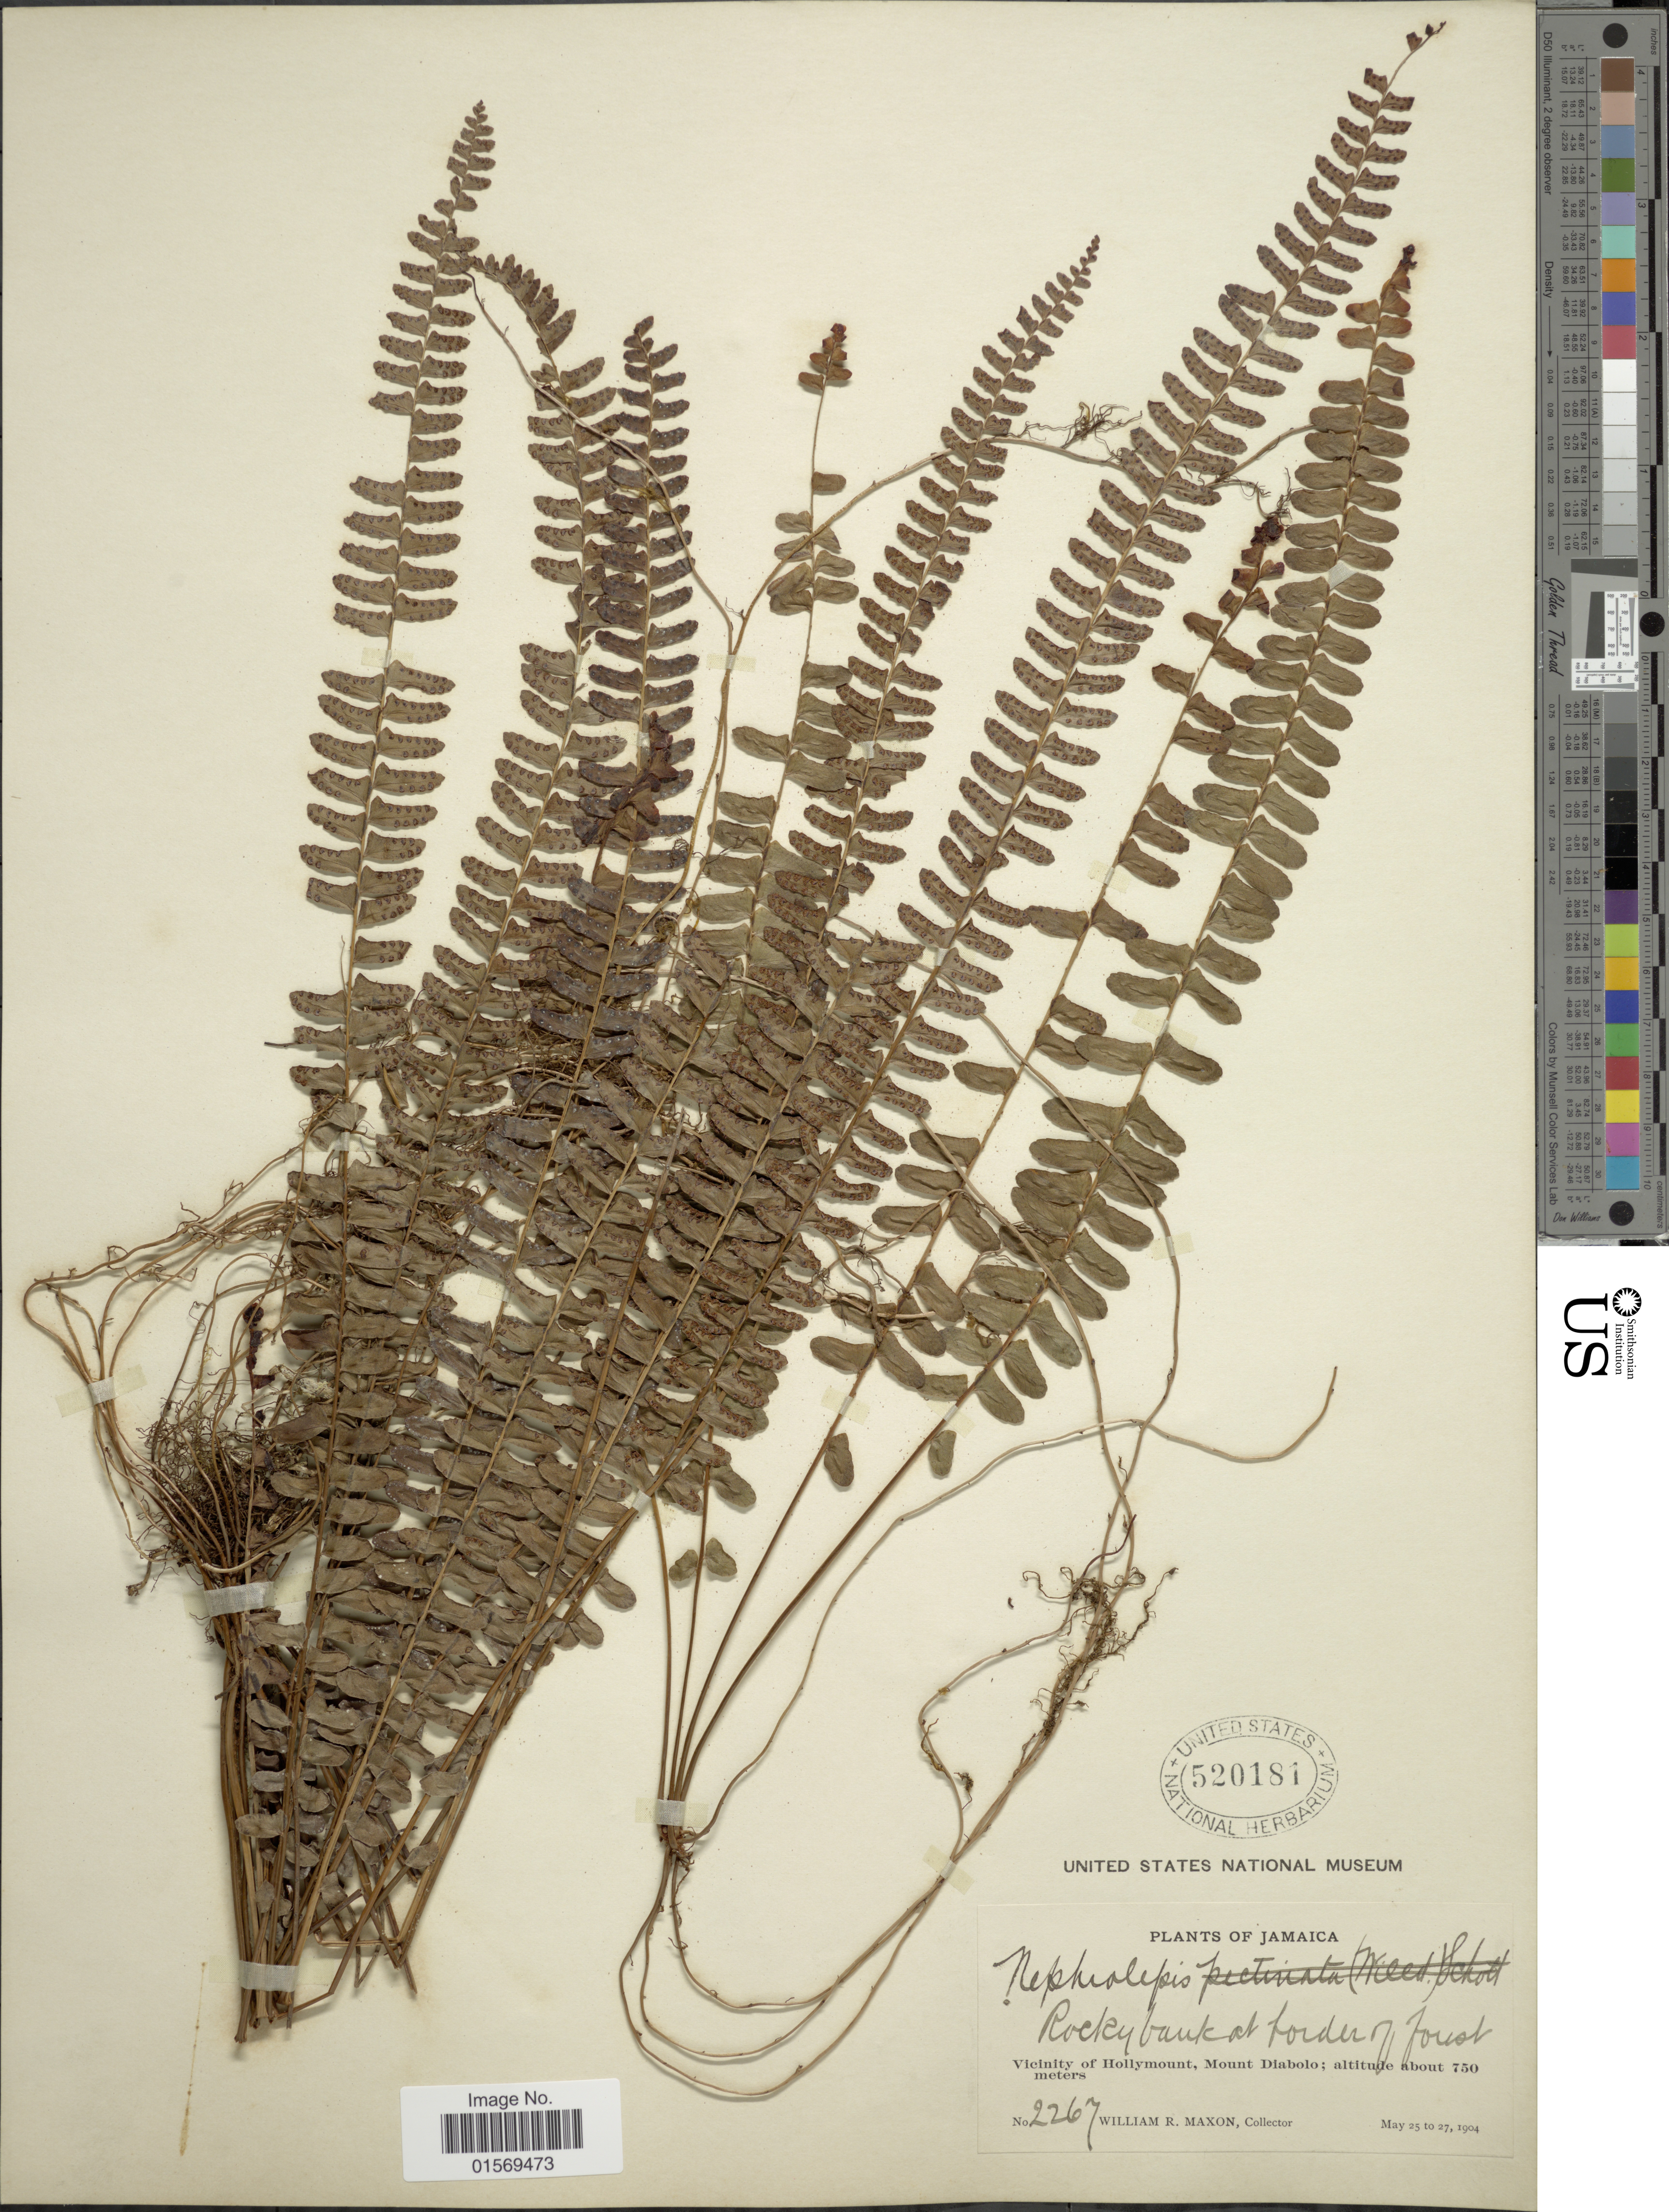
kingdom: Plantae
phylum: Tracheophyta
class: Polypodiopsida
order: Polypodiales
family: Nephrolepidaceae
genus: Nephrolepis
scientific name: Nephrolepis pectinata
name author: (Willd.) Schott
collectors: W. R. Maxon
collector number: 2267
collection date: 1904-05-25/1904-05-27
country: Jamaica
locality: Jamaica, Vicinity of Hollymount, Mount Diablo.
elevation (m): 750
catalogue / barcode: US 520181